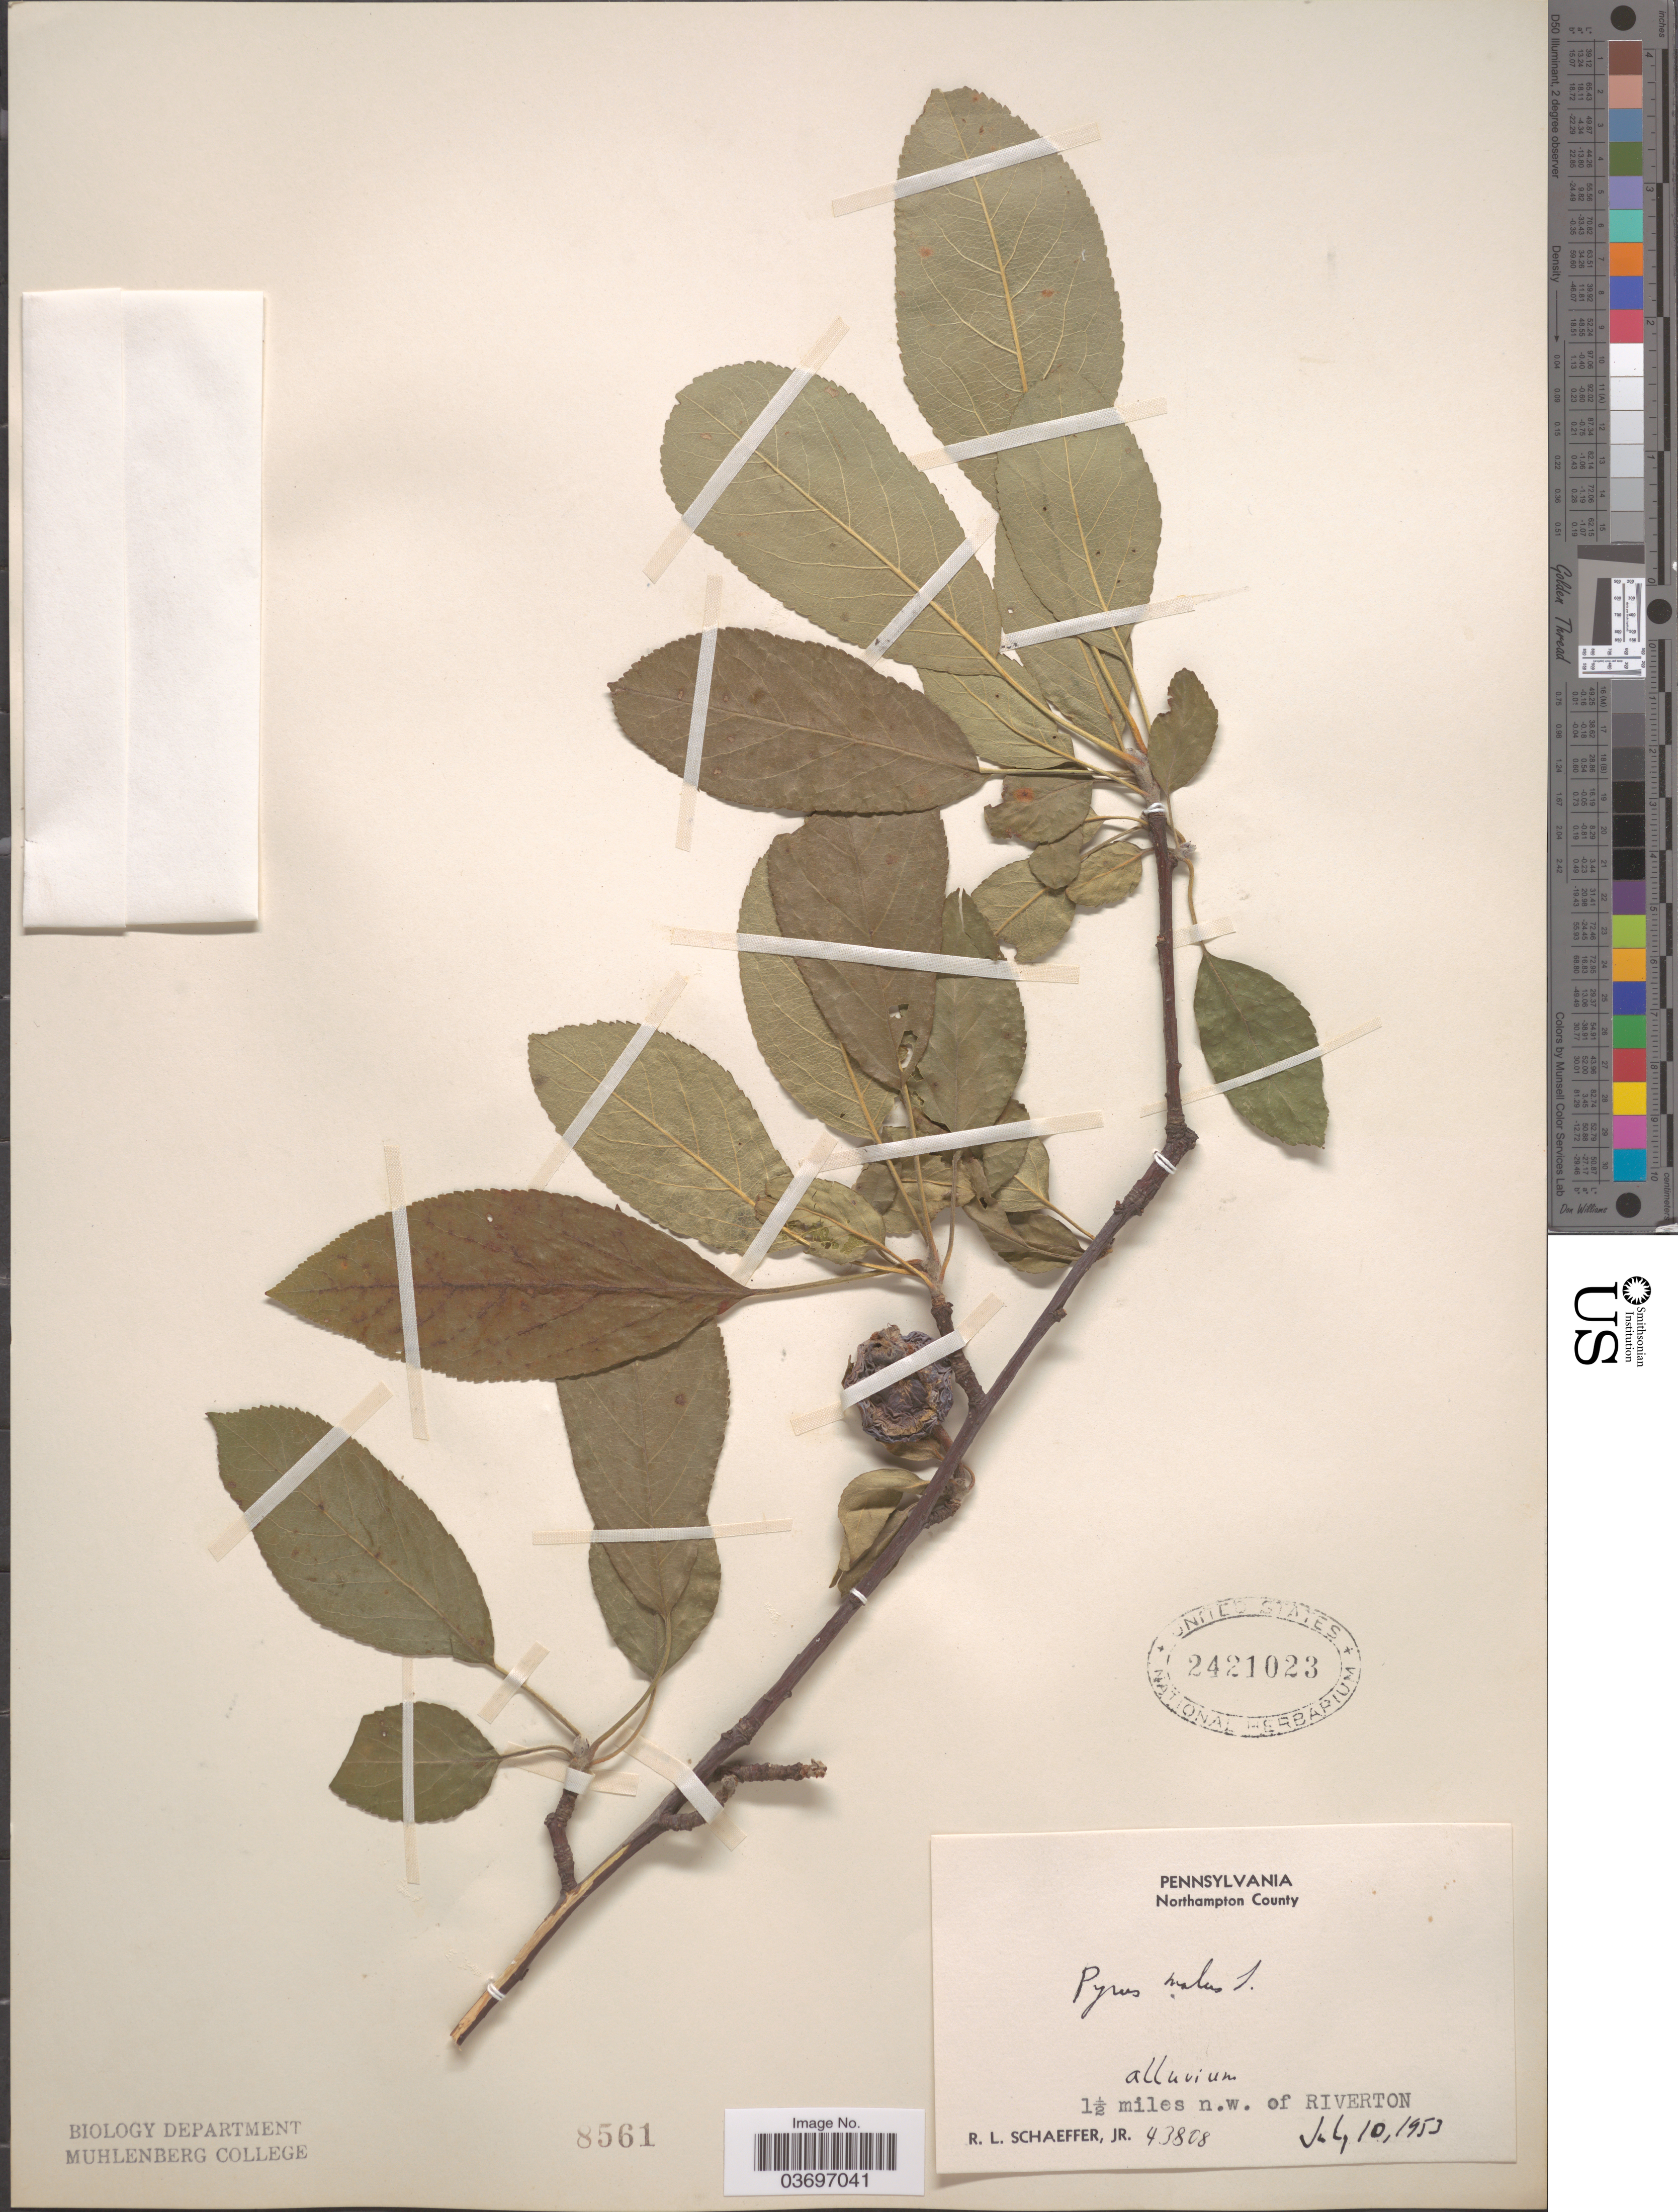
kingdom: Plantae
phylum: Tracheophyta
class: Magnoliopsida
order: Rosales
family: Rosaceae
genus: Malus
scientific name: Malus pumila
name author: Mill.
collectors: R. L. Schaeffer Jr.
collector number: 43808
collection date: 1953-07-10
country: United States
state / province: Pennsylvania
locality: Northampton County. Alluvium. 1½ miles n.w. of Riverton.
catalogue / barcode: US 2421023